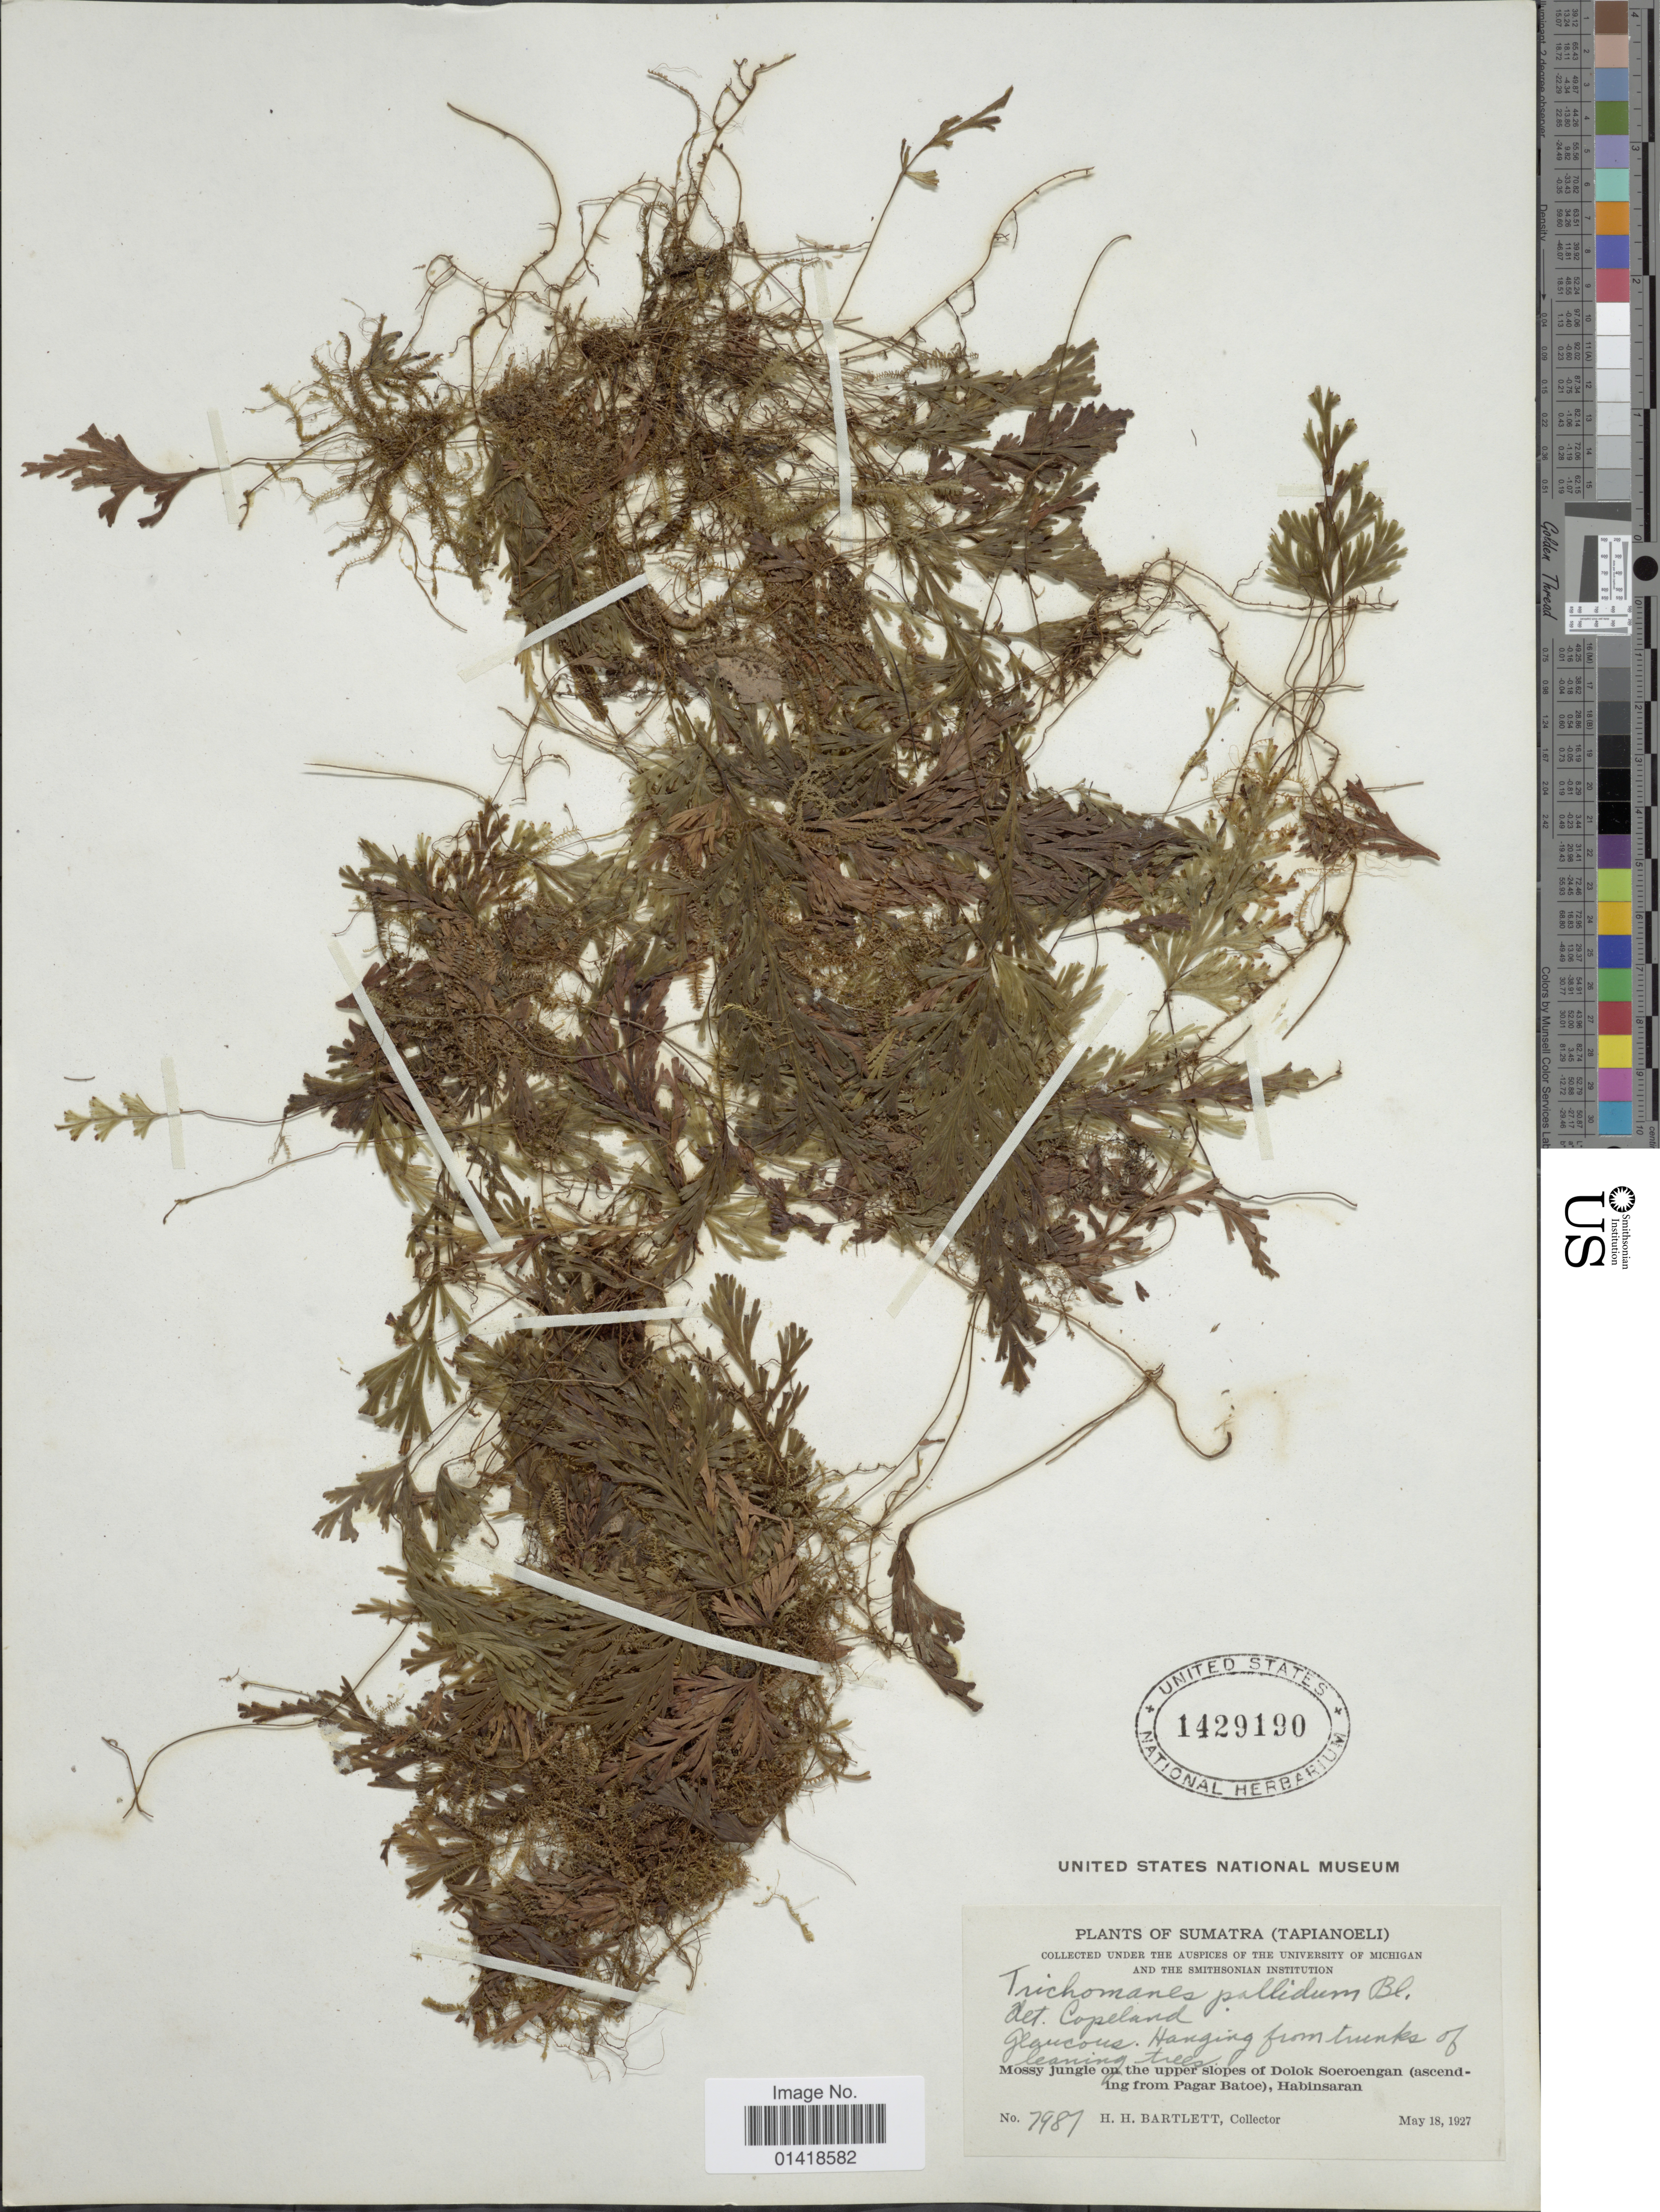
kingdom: Plantae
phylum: Tracheophyta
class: Polypodiopsida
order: Hymenophyllales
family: Hymenophyllaceae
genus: Hymenophyllum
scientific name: Hymenophyllum pallidum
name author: (Blume) Ebihara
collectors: H. H. Bartlett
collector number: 7987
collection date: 1927-05-18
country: Indonesia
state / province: Sumatra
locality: Tapianoeli. Mossy jungle on the upper slopes of Dolok Soeroengan (ascending from Pagar Batoe), Habinsaran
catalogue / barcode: US 1429190